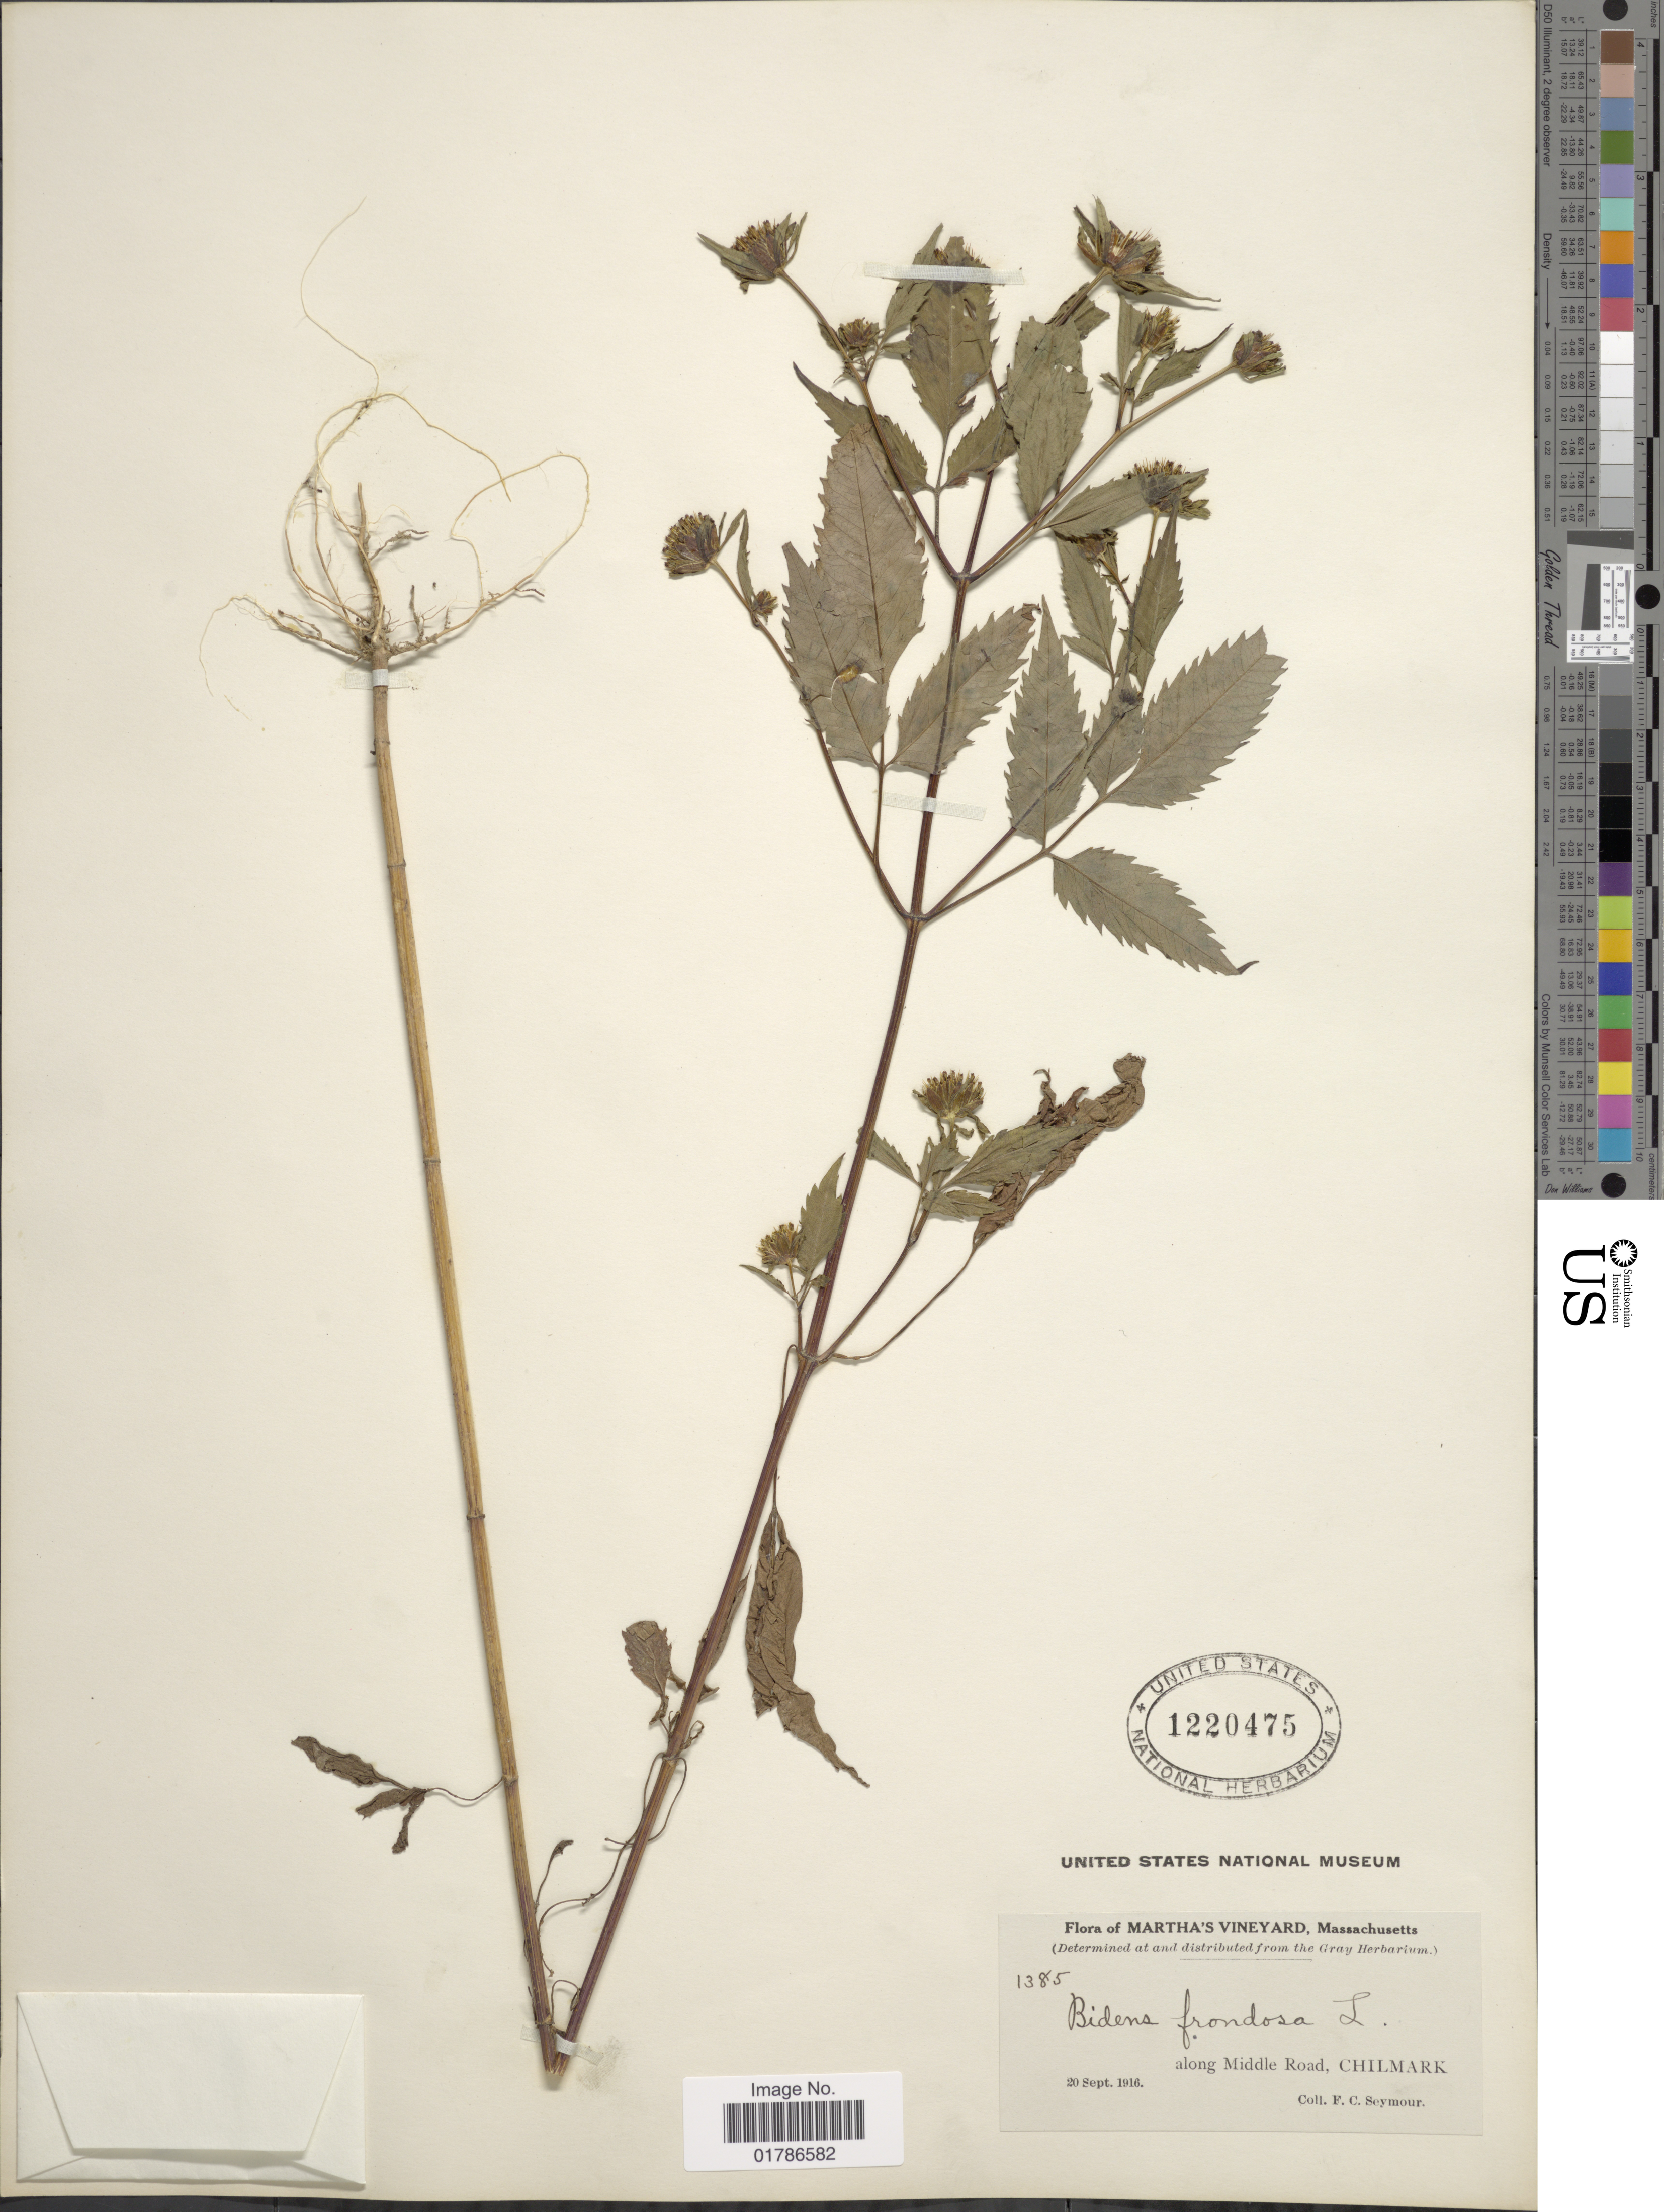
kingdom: Plantae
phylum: Tracheophyta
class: Magnoliopsida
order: Asterales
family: Asteraceae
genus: Bidens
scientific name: Bidens frondosa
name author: L.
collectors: F. C. Seymour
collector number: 1385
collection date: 1916-09-20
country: United States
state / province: Massachusetts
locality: Martha's Vineyard, along Middle Road, Chilmark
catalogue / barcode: US 1220475